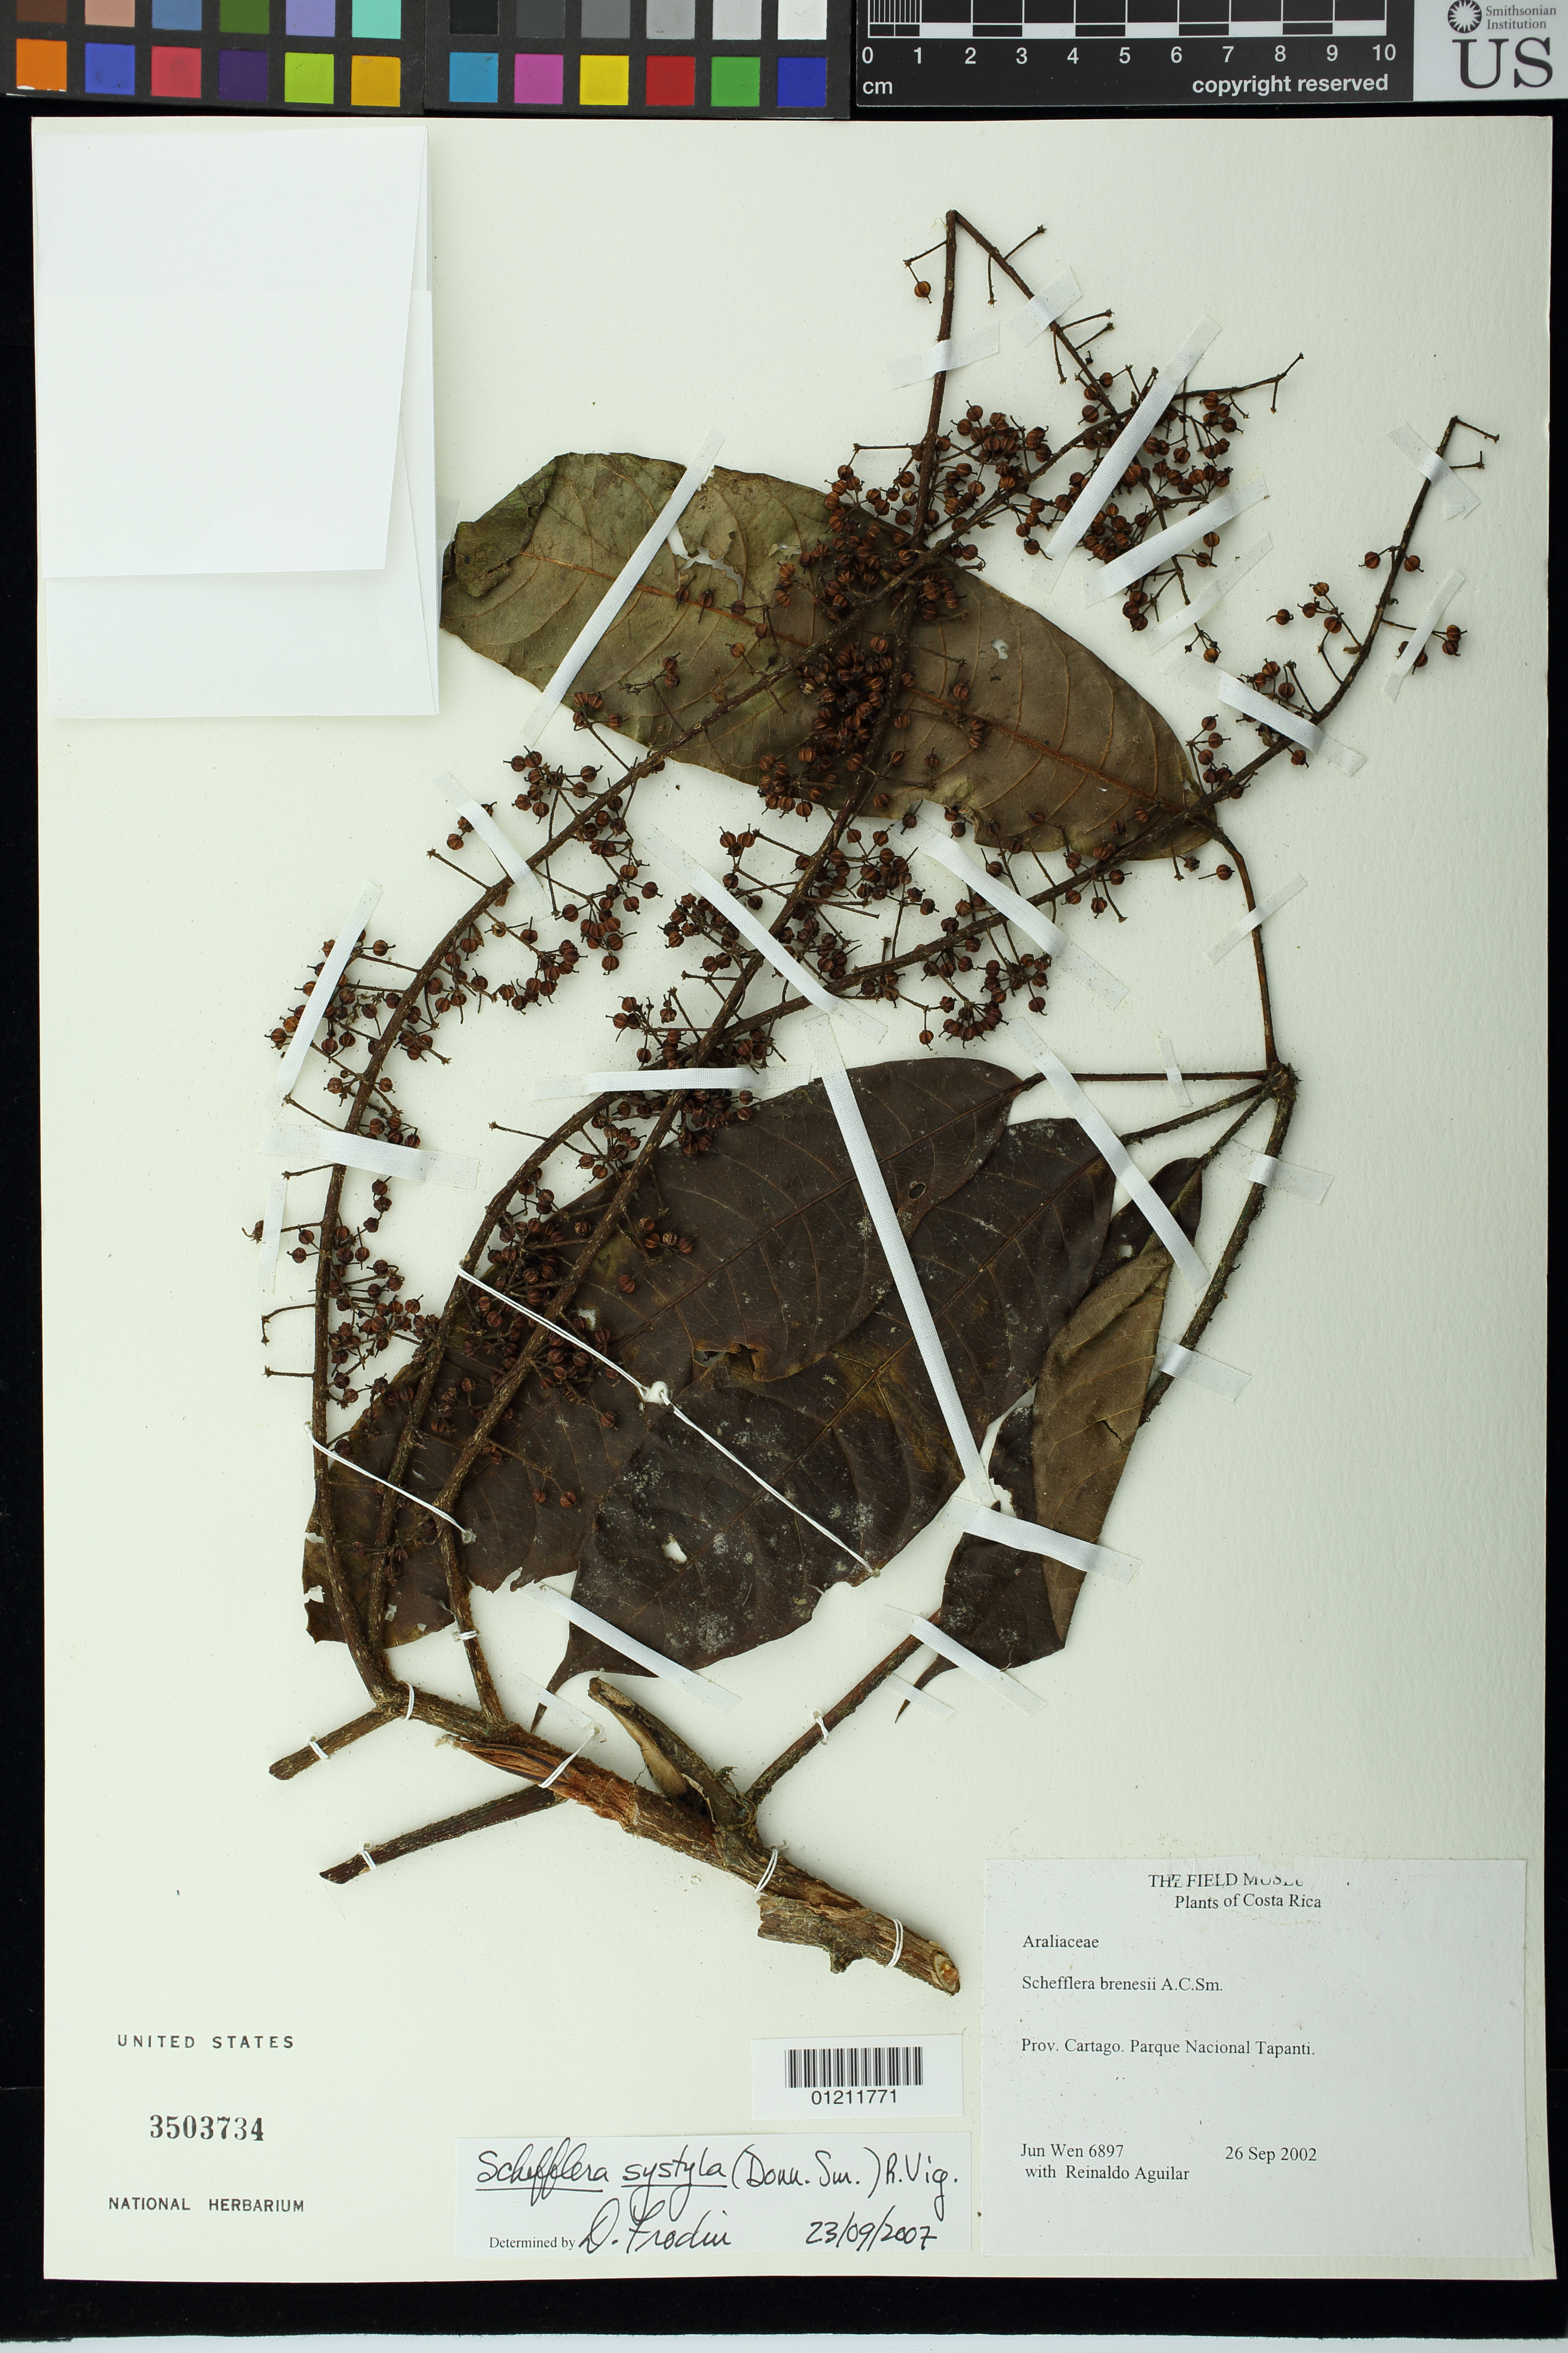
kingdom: Plantae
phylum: Tracheophyta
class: Magnoliopsida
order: Apiales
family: Araliaceae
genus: Schefflera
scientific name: Schefflera systyla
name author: (Donn. Sm.) R. Vig.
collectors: J. Wen & R. Aguilar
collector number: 6897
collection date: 2002-09-26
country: Costa Rica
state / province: Cartago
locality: Parque Nacional Tapanti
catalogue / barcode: US 3503734